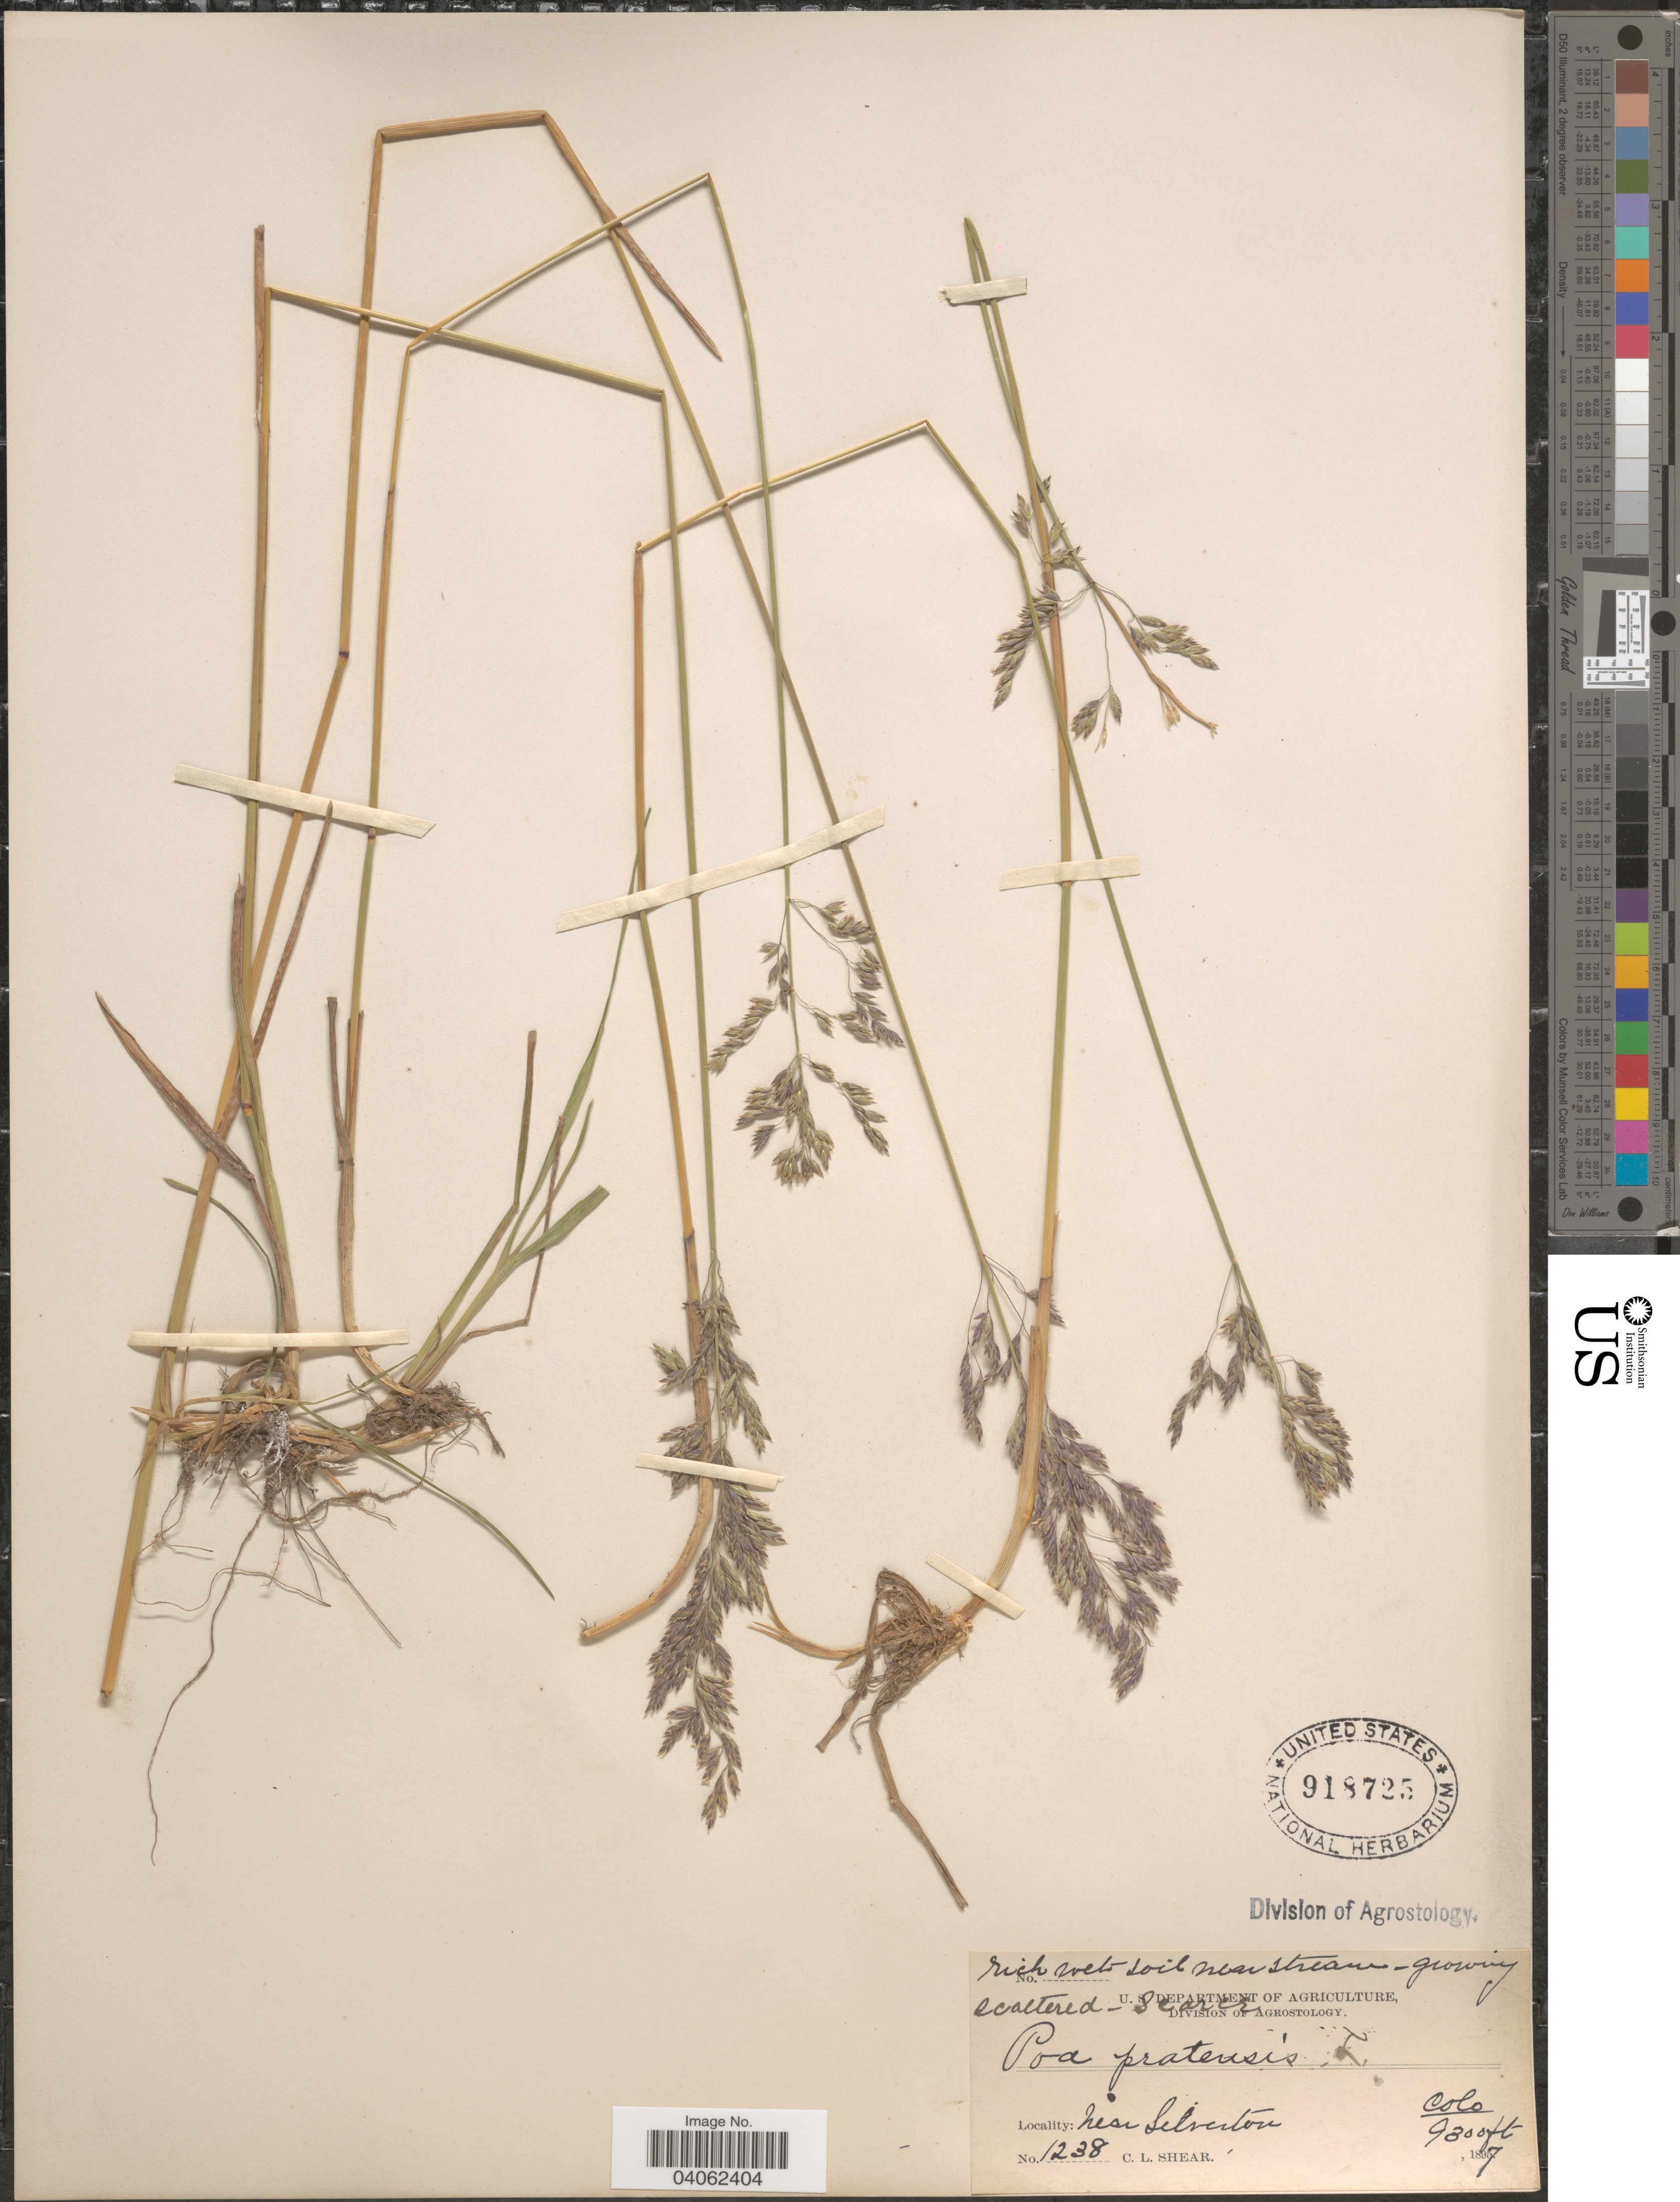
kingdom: Plantae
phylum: Tracheophyta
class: Liliopsida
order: Poales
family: Poaceae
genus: Poa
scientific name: Poa pratensis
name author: L.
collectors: C. L. Shear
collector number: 1238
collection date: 1897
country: United States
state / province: Colorado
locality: Near Silverton.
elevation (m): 2835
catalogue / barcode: US 918725